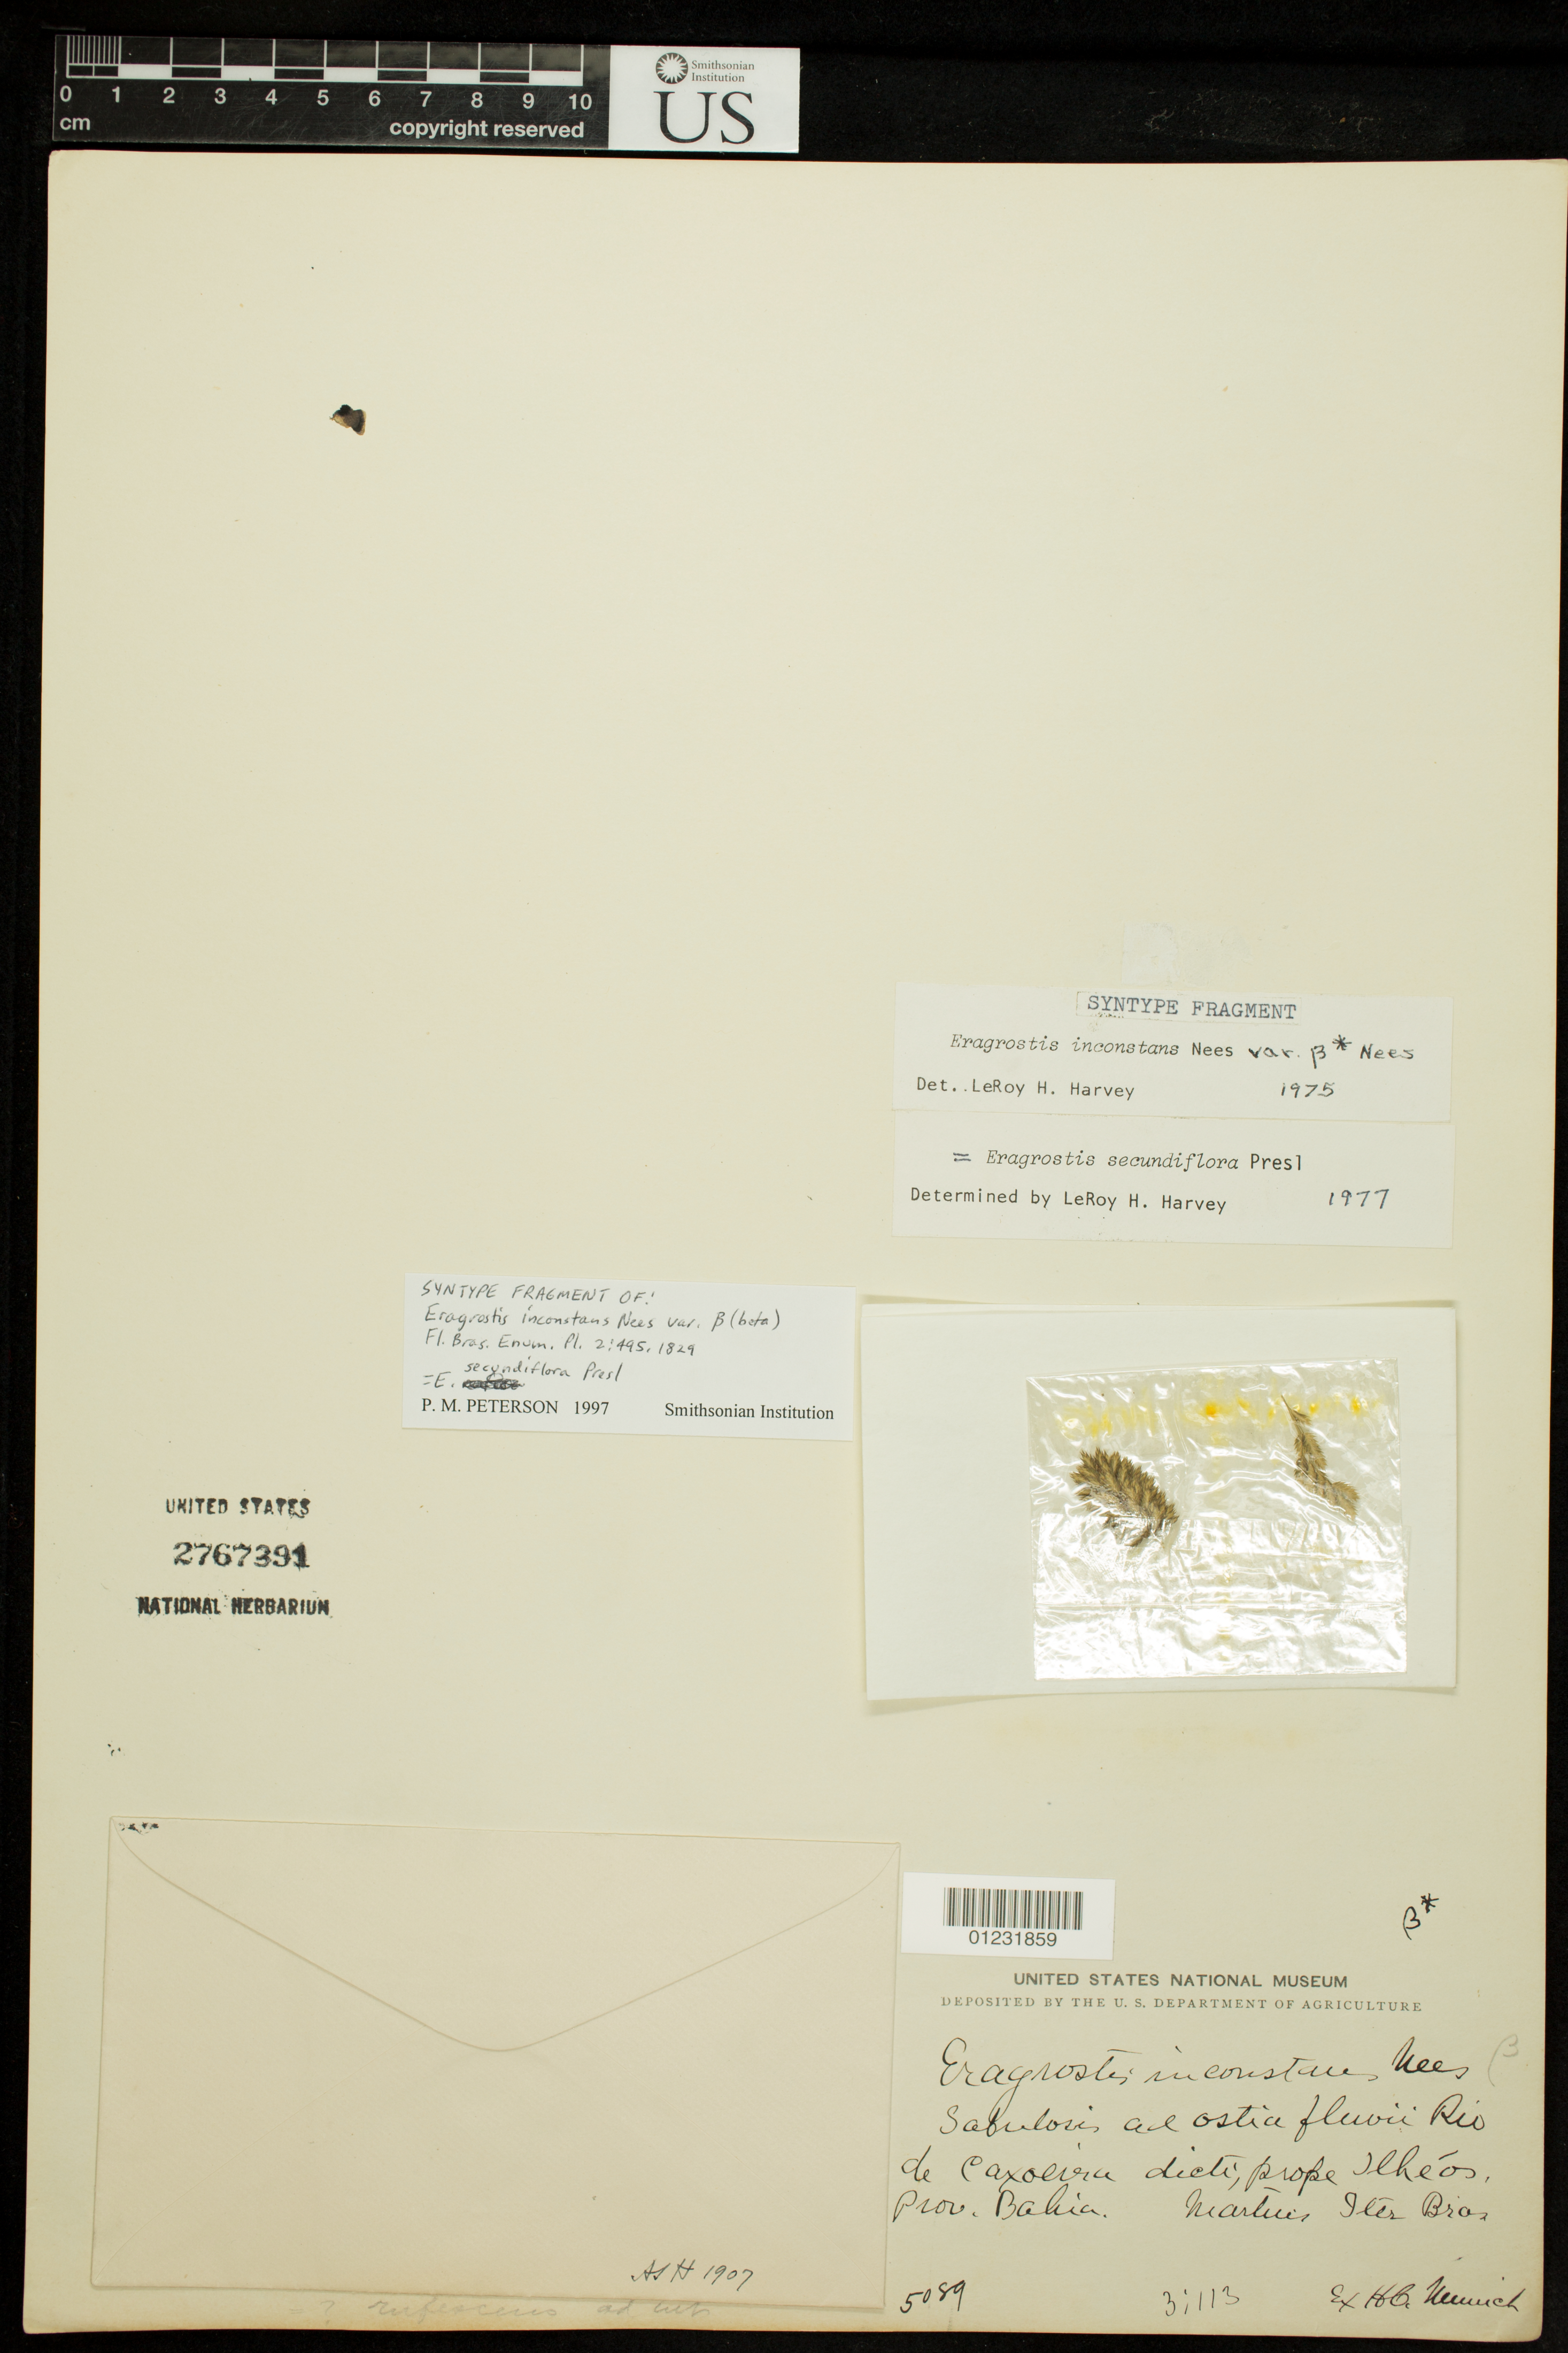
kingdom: Plantae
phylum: Tracheophyta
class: Liliopsida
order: Poales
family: Poaceae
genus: Eragrostis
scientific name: Eragrostis inconstans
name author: Nees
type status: Syntype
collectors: C. F. Martius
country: Brazil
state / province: Bahia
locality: Rio de Cachoeira, Ilhéus.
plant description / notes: Fragmentary material of type specimen ex herb. Munich.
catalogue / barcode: US 2767391